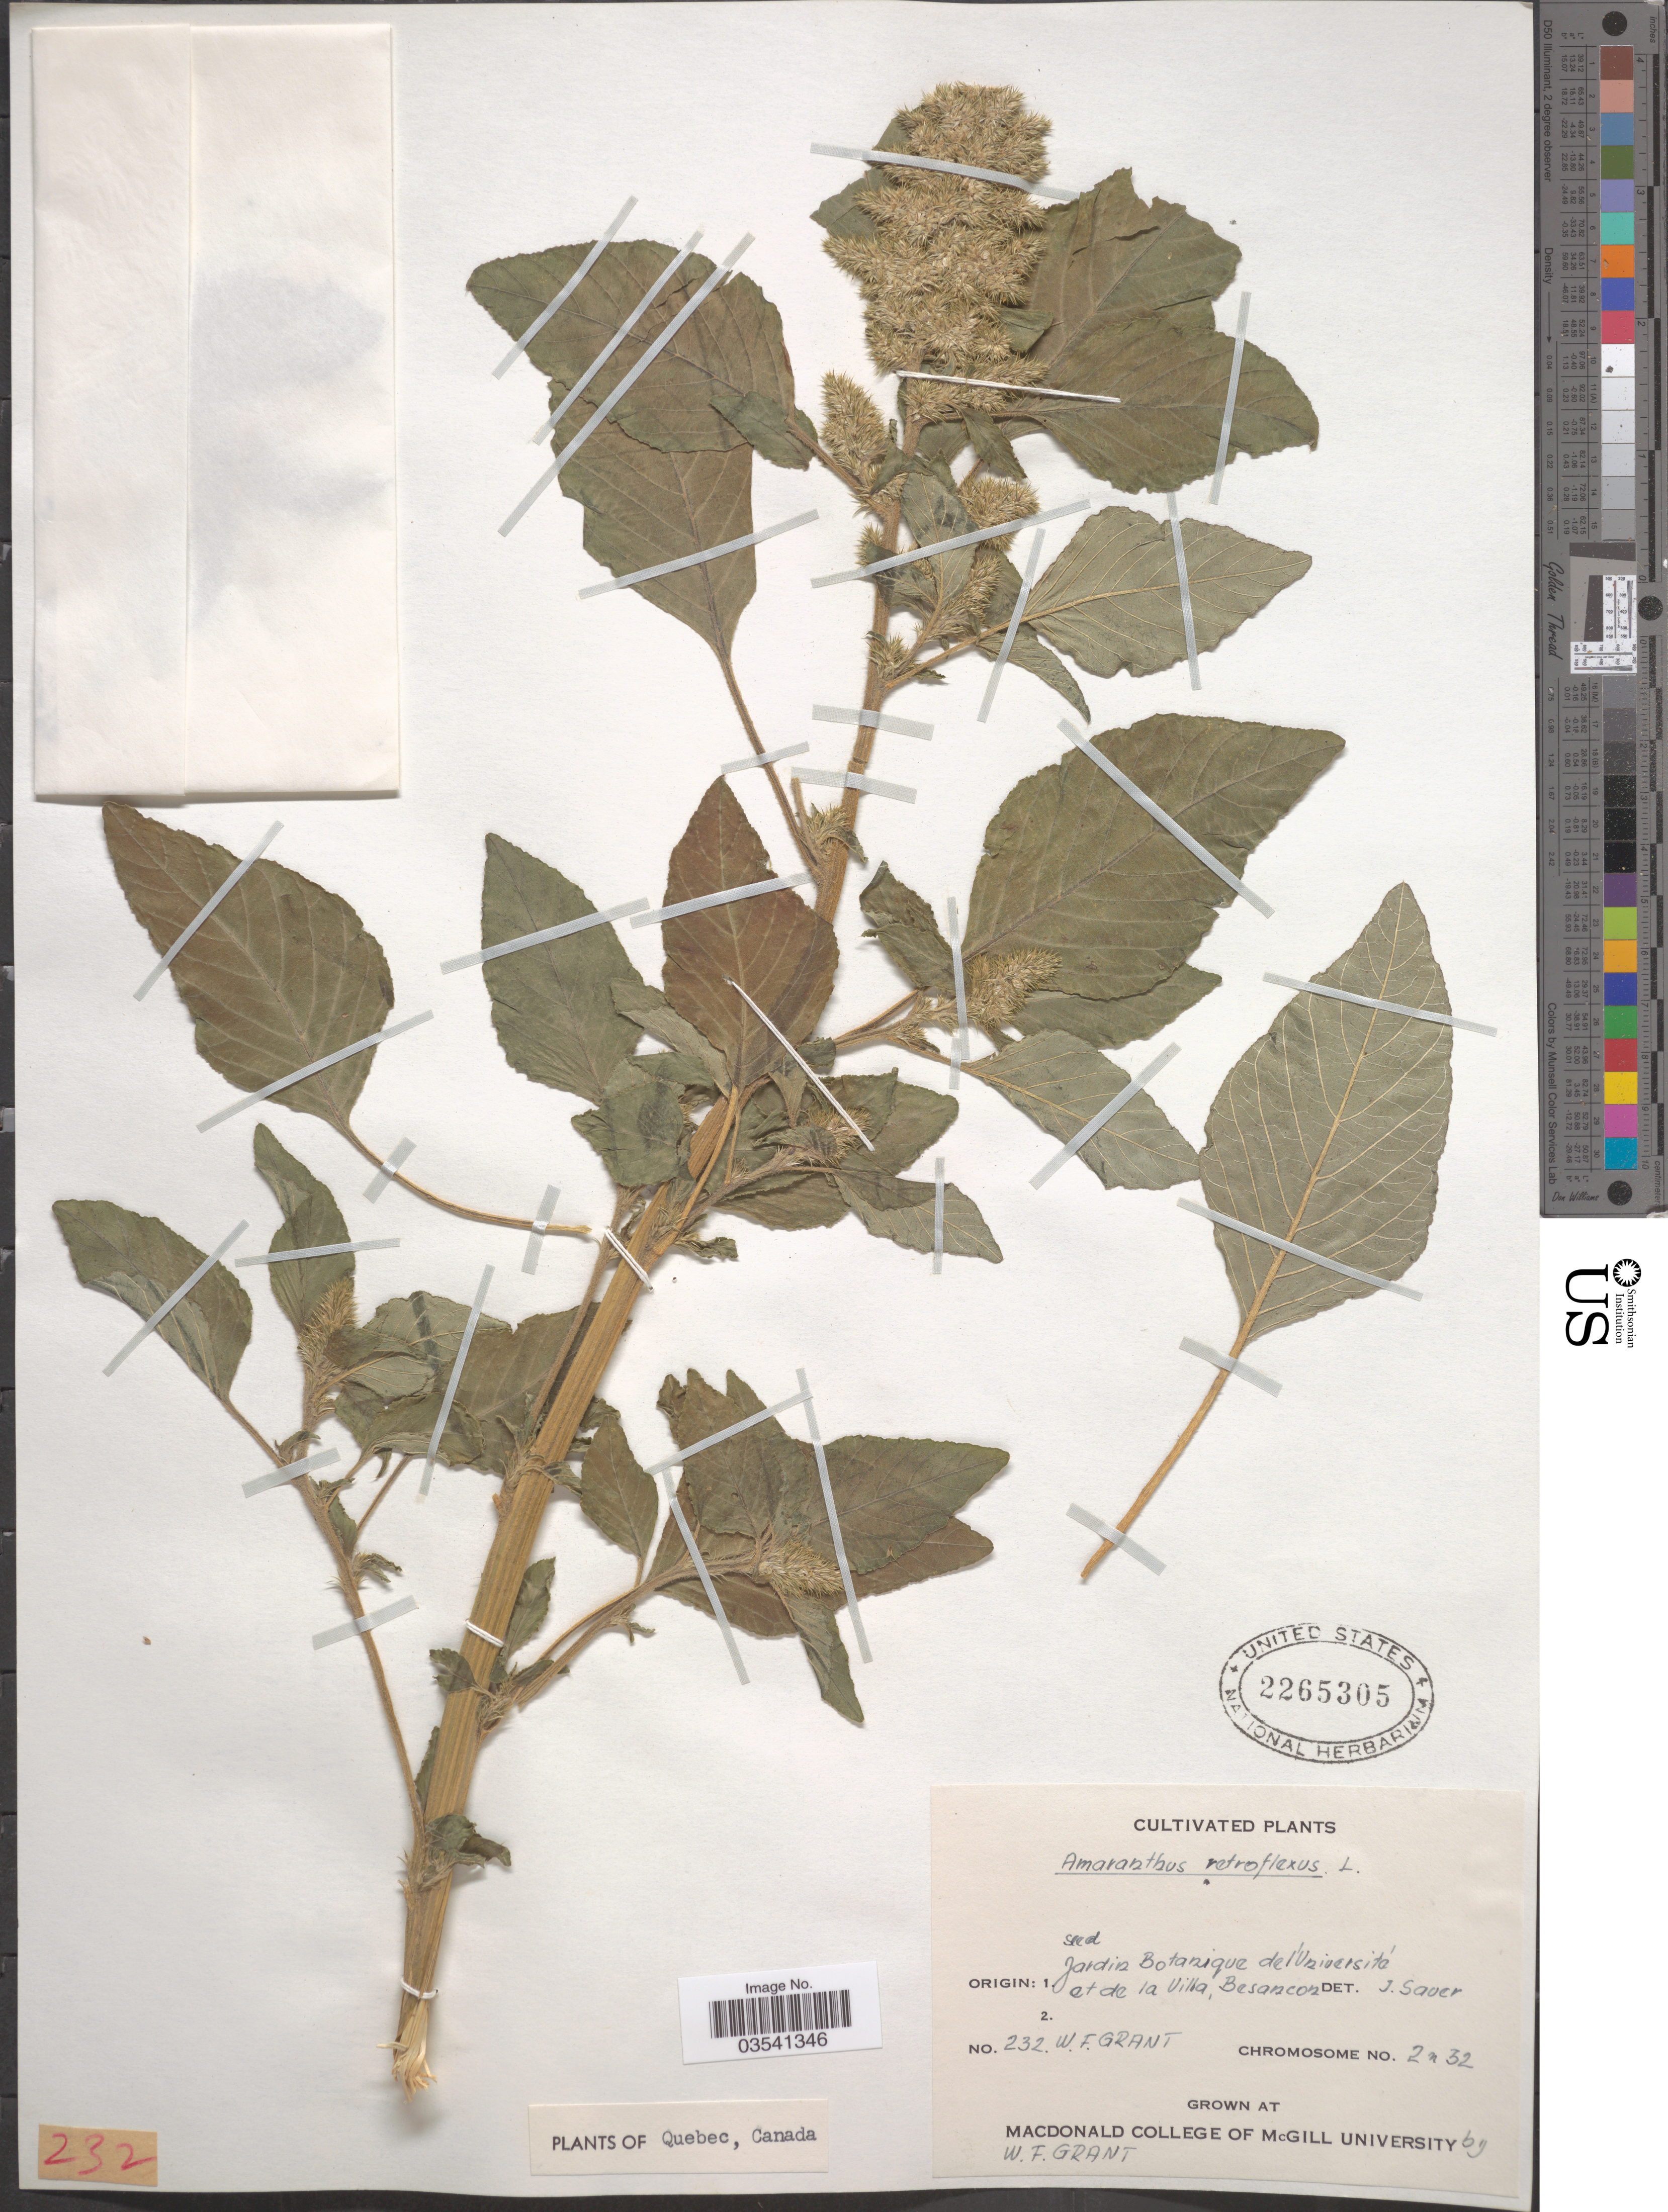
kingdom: Plantae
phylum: Tracheophyta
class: Magnoliopsida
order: Caryophyllales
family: Amaranthaceae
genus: Amaranthus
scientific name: Amaranthus retroflexus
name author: L.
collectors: W. Grant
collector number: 232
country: Canada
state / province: Quebec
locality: Grown at MacDonald College of McGill University.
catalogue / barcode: US 2265305